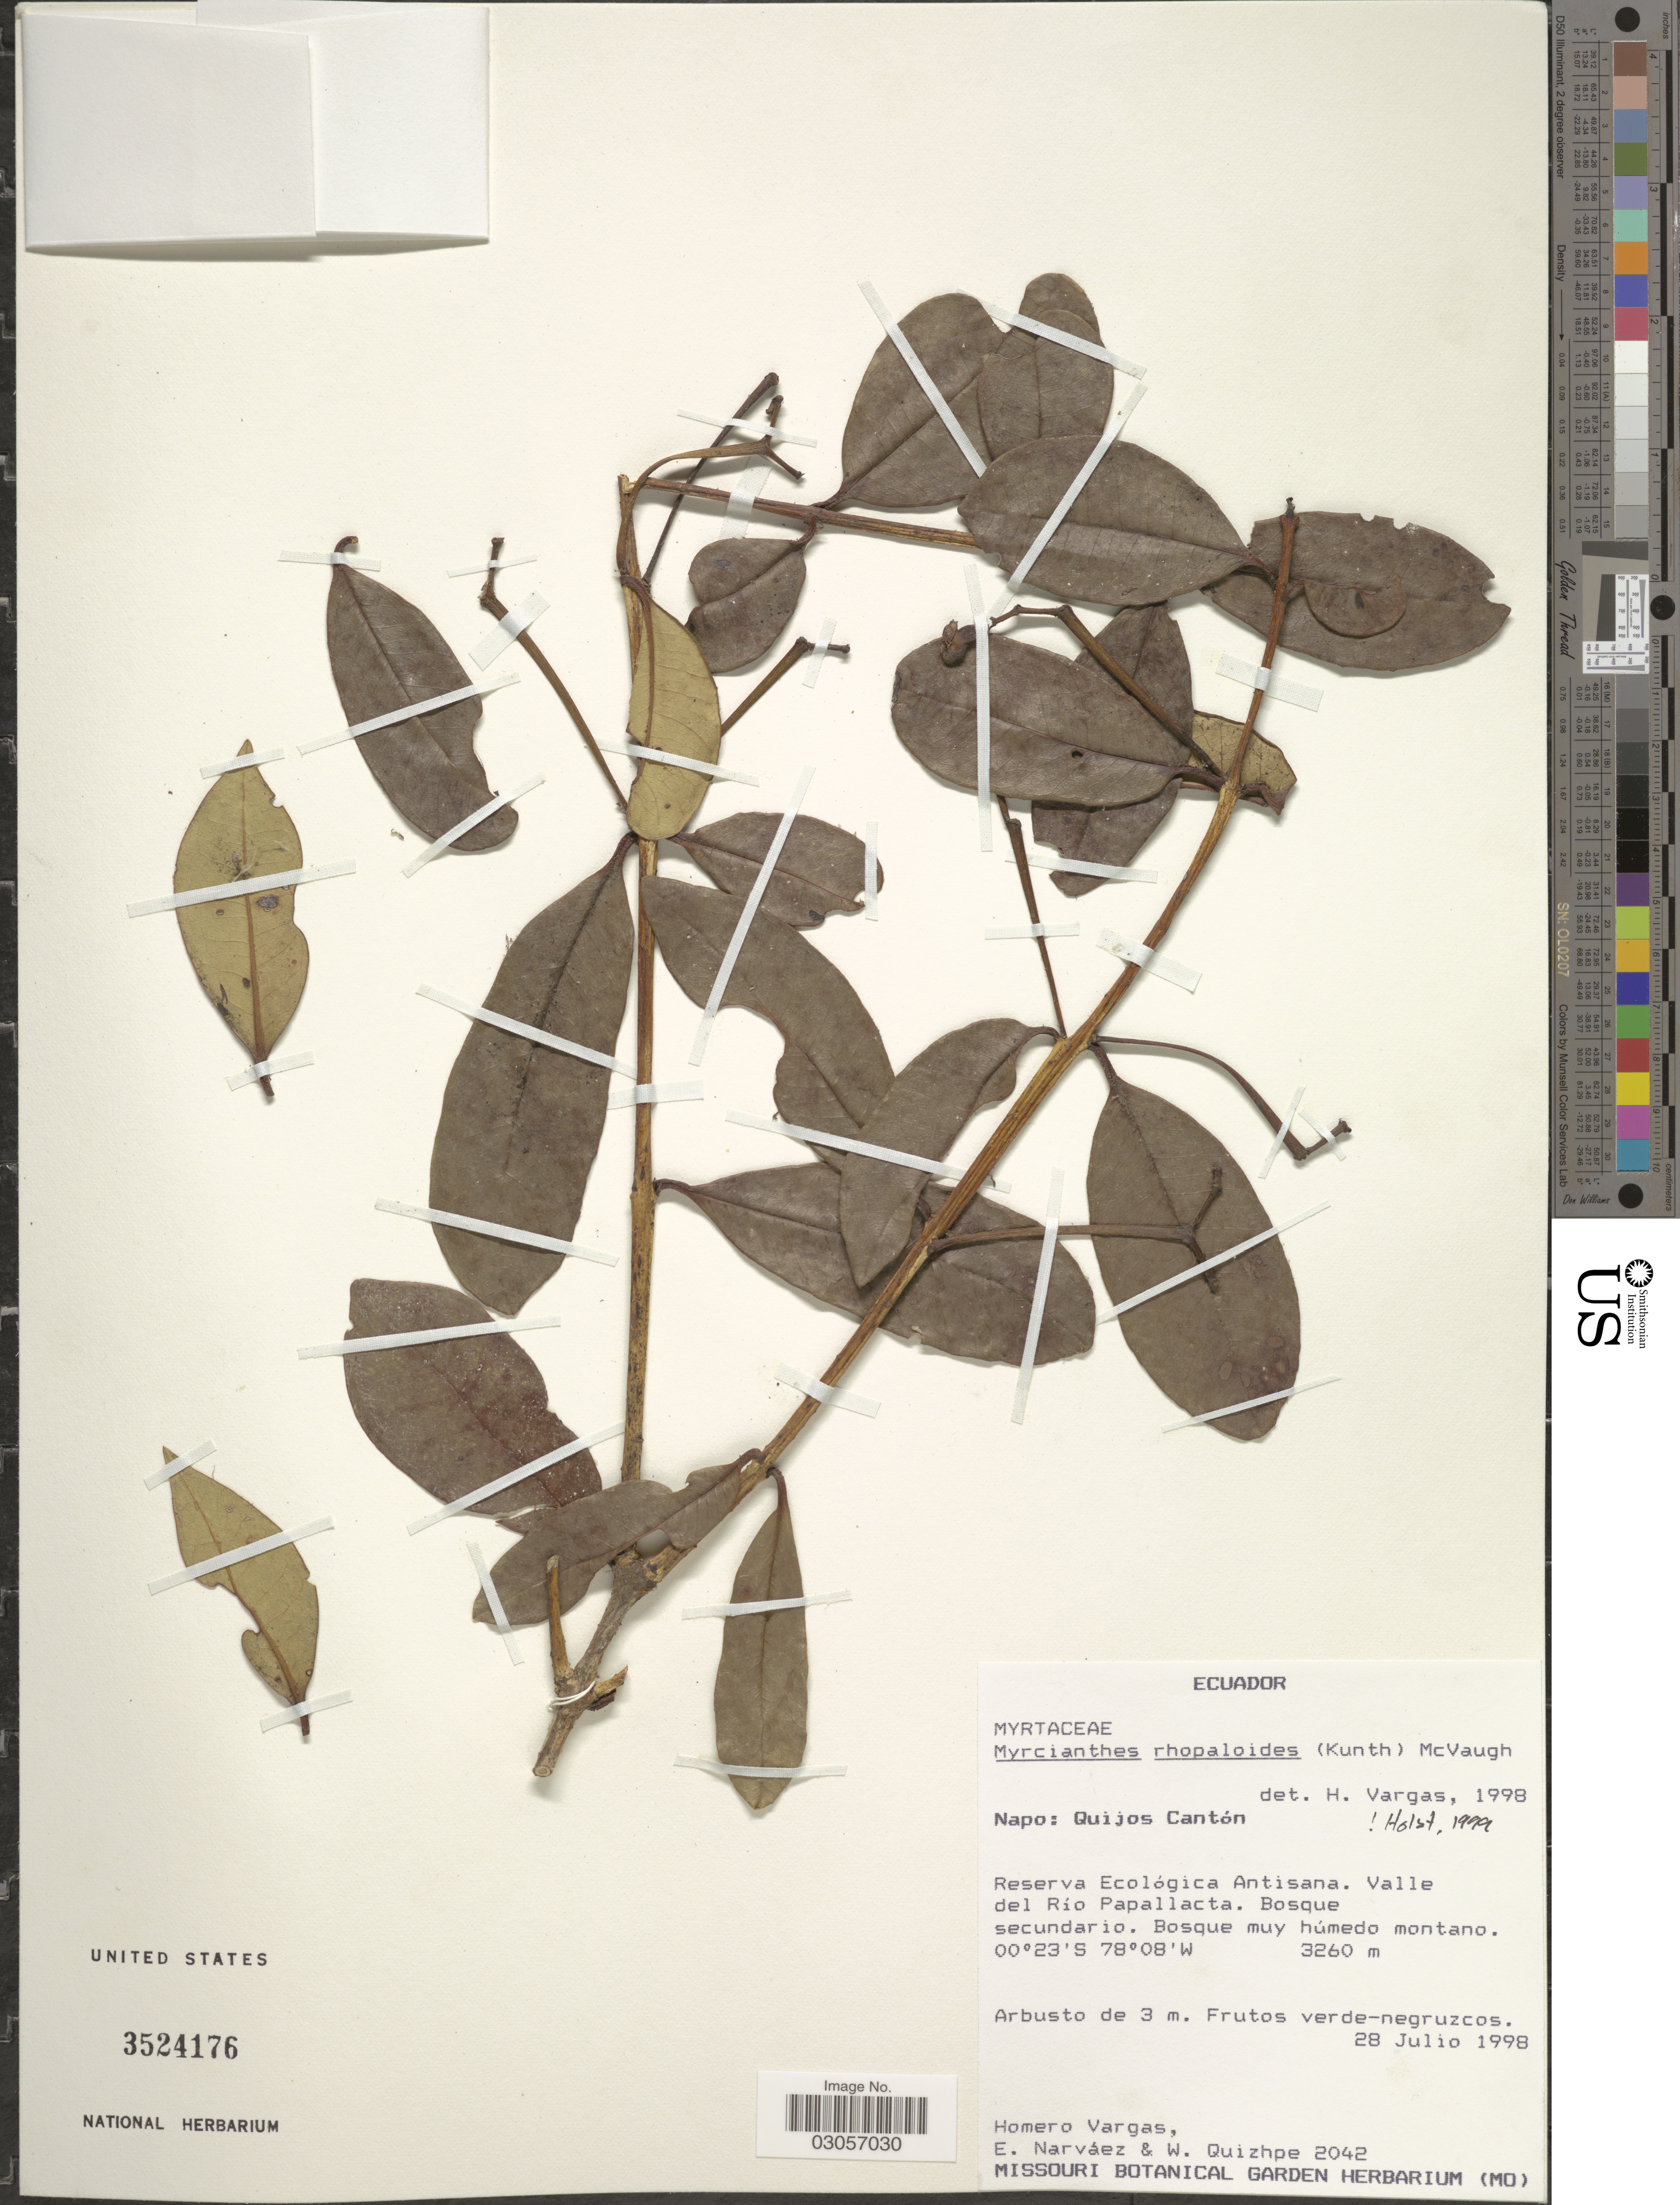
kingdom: Plantae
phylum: Tracheophyta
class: Magnoliopsida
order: Myrtales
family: Myrtaceae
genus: Myrcianthes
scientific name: Myrcianthes rhopaloides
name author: (Kunth) McVaugh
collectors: H. Vargas, E. Narváez & W. Quizhpe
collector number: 2042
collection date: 1998-07-28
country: Ecuador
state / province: Napo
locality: Quijos Cantón, Reserva Ecológica Antisana. Valle del Río Papallacta.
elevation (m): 3260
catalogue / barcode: US 3524176